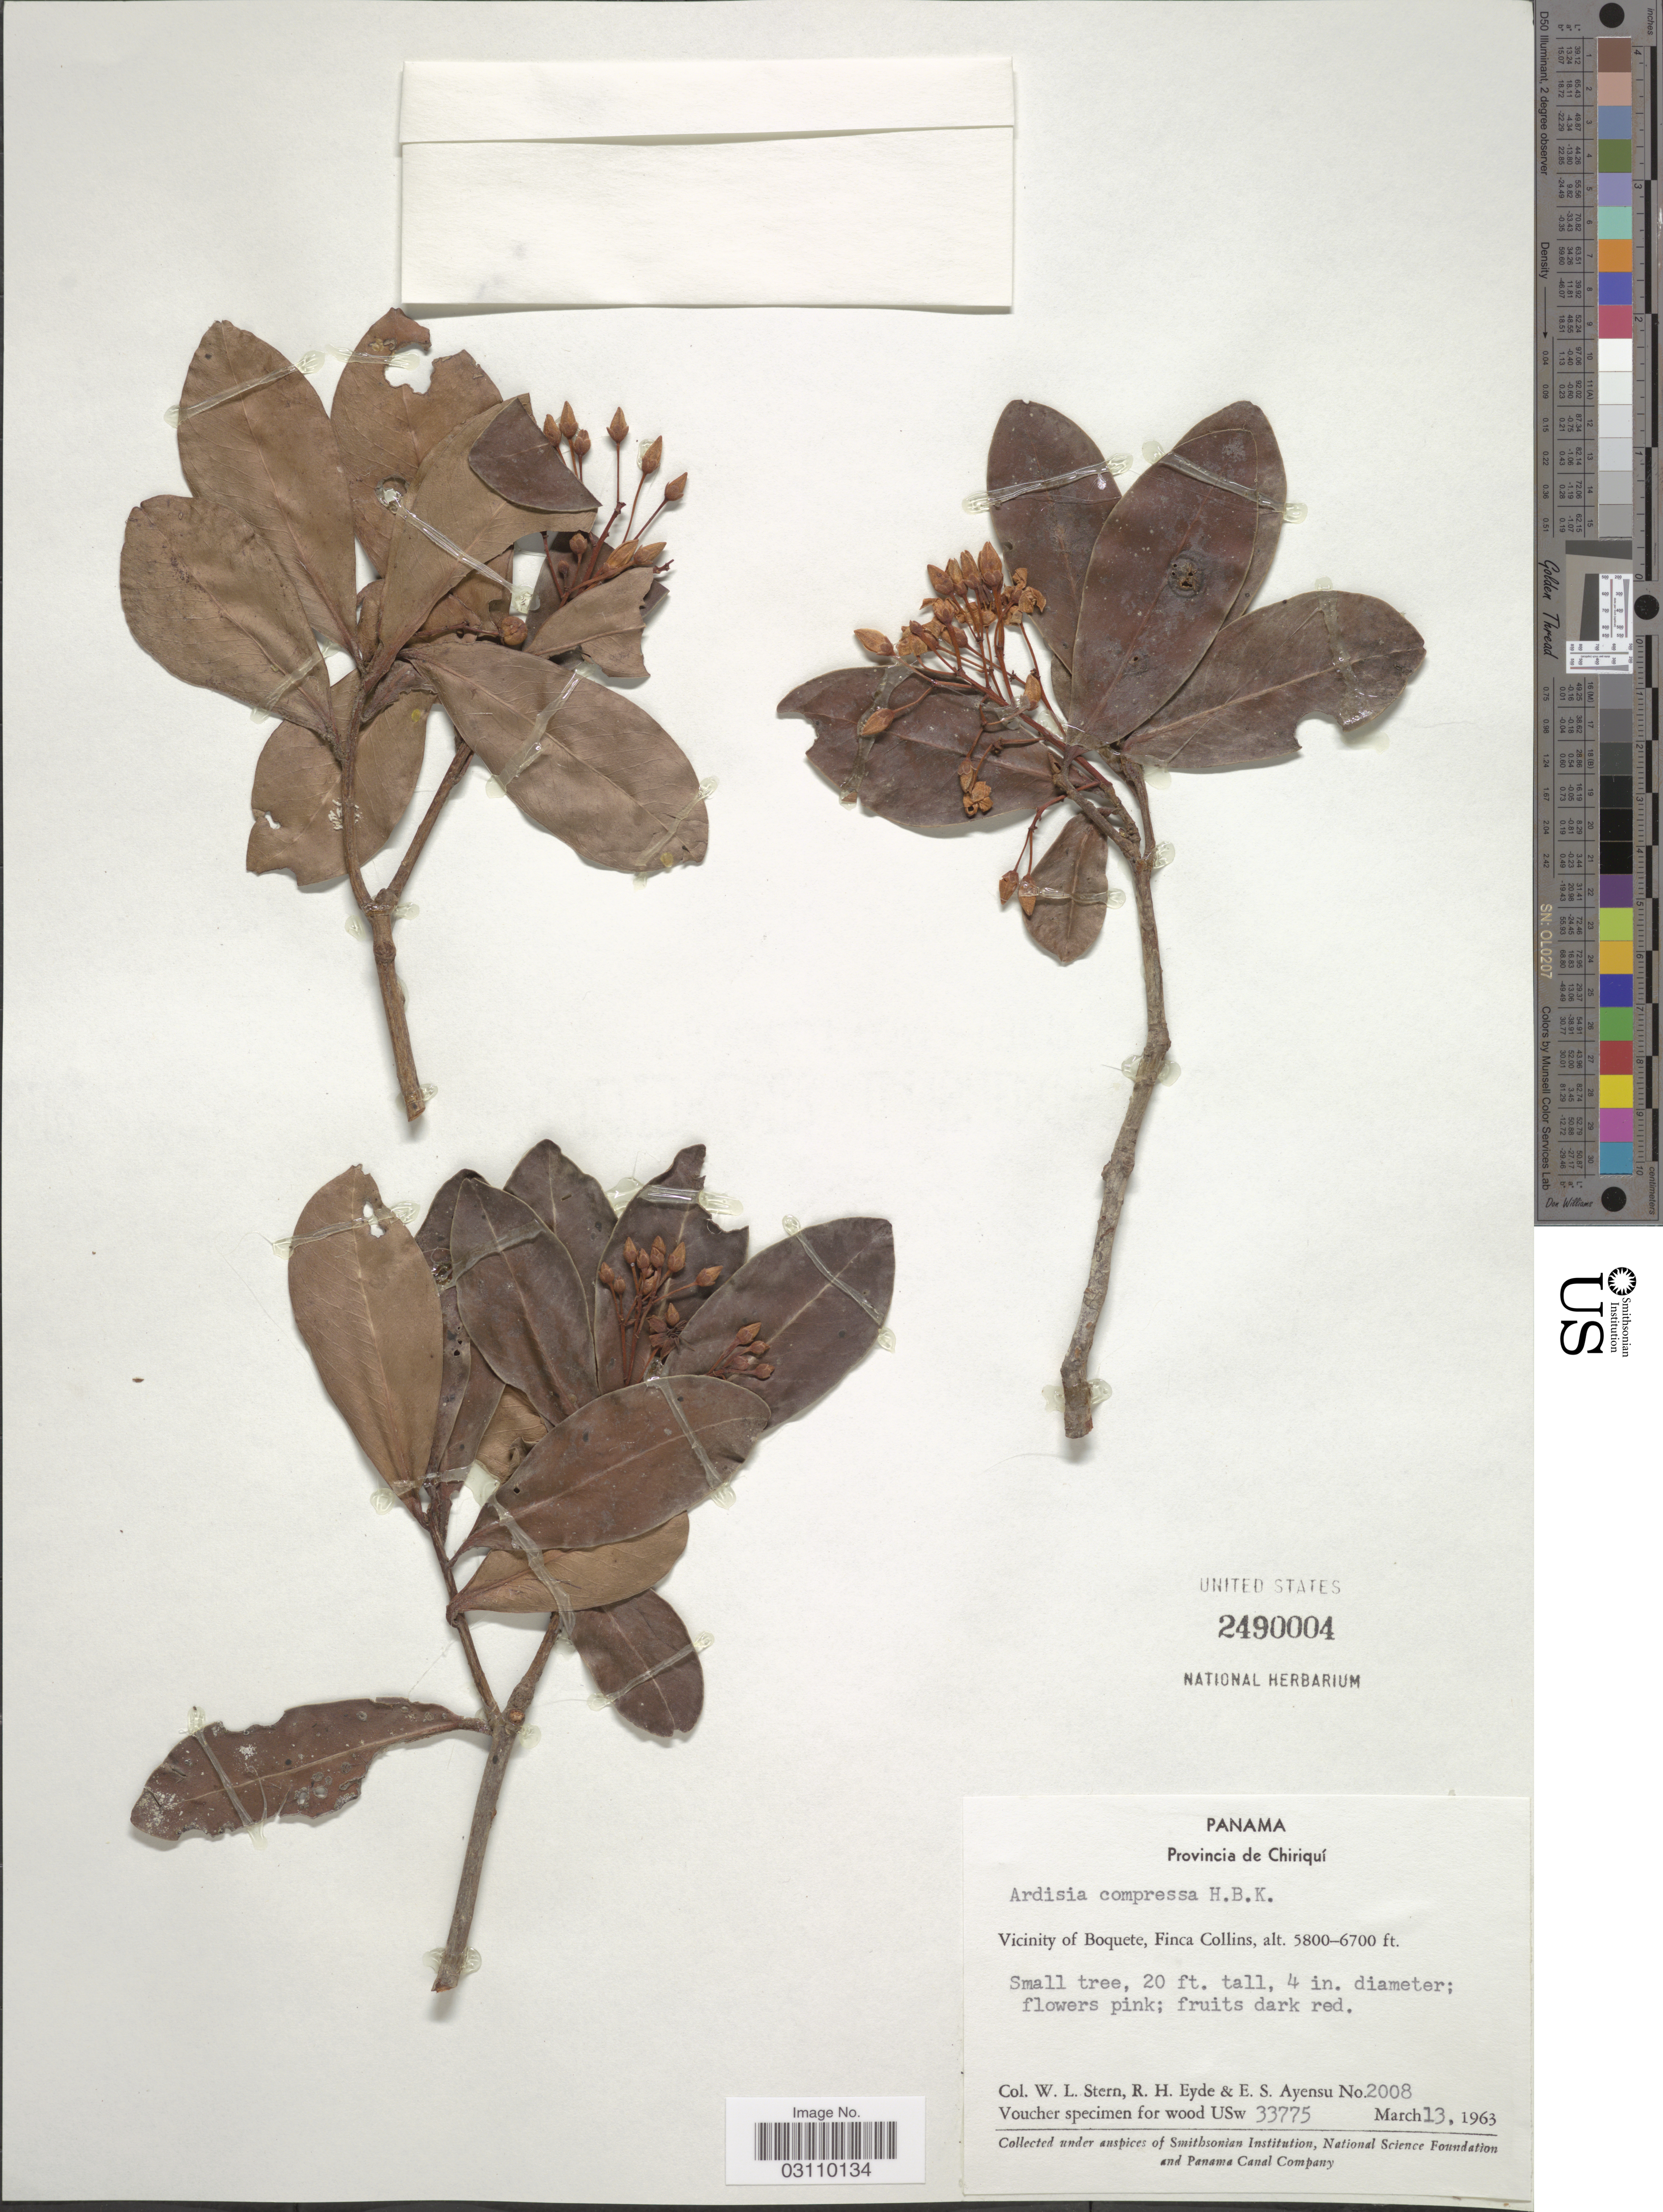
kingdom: Plantae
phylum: Tracheophyta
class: Magnoliopsida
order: Ericales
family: Primulaceae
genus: Ardisia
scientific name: Ardisia compressa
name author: Kunth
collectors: W. L. Stern, R. H. Eyde & E. S. Ayensu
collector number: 2008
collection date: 1963-03-13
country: Panama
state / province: Chiriqui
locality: Vicinity of Boquete, Finca Collins.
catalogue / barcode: US 2490004